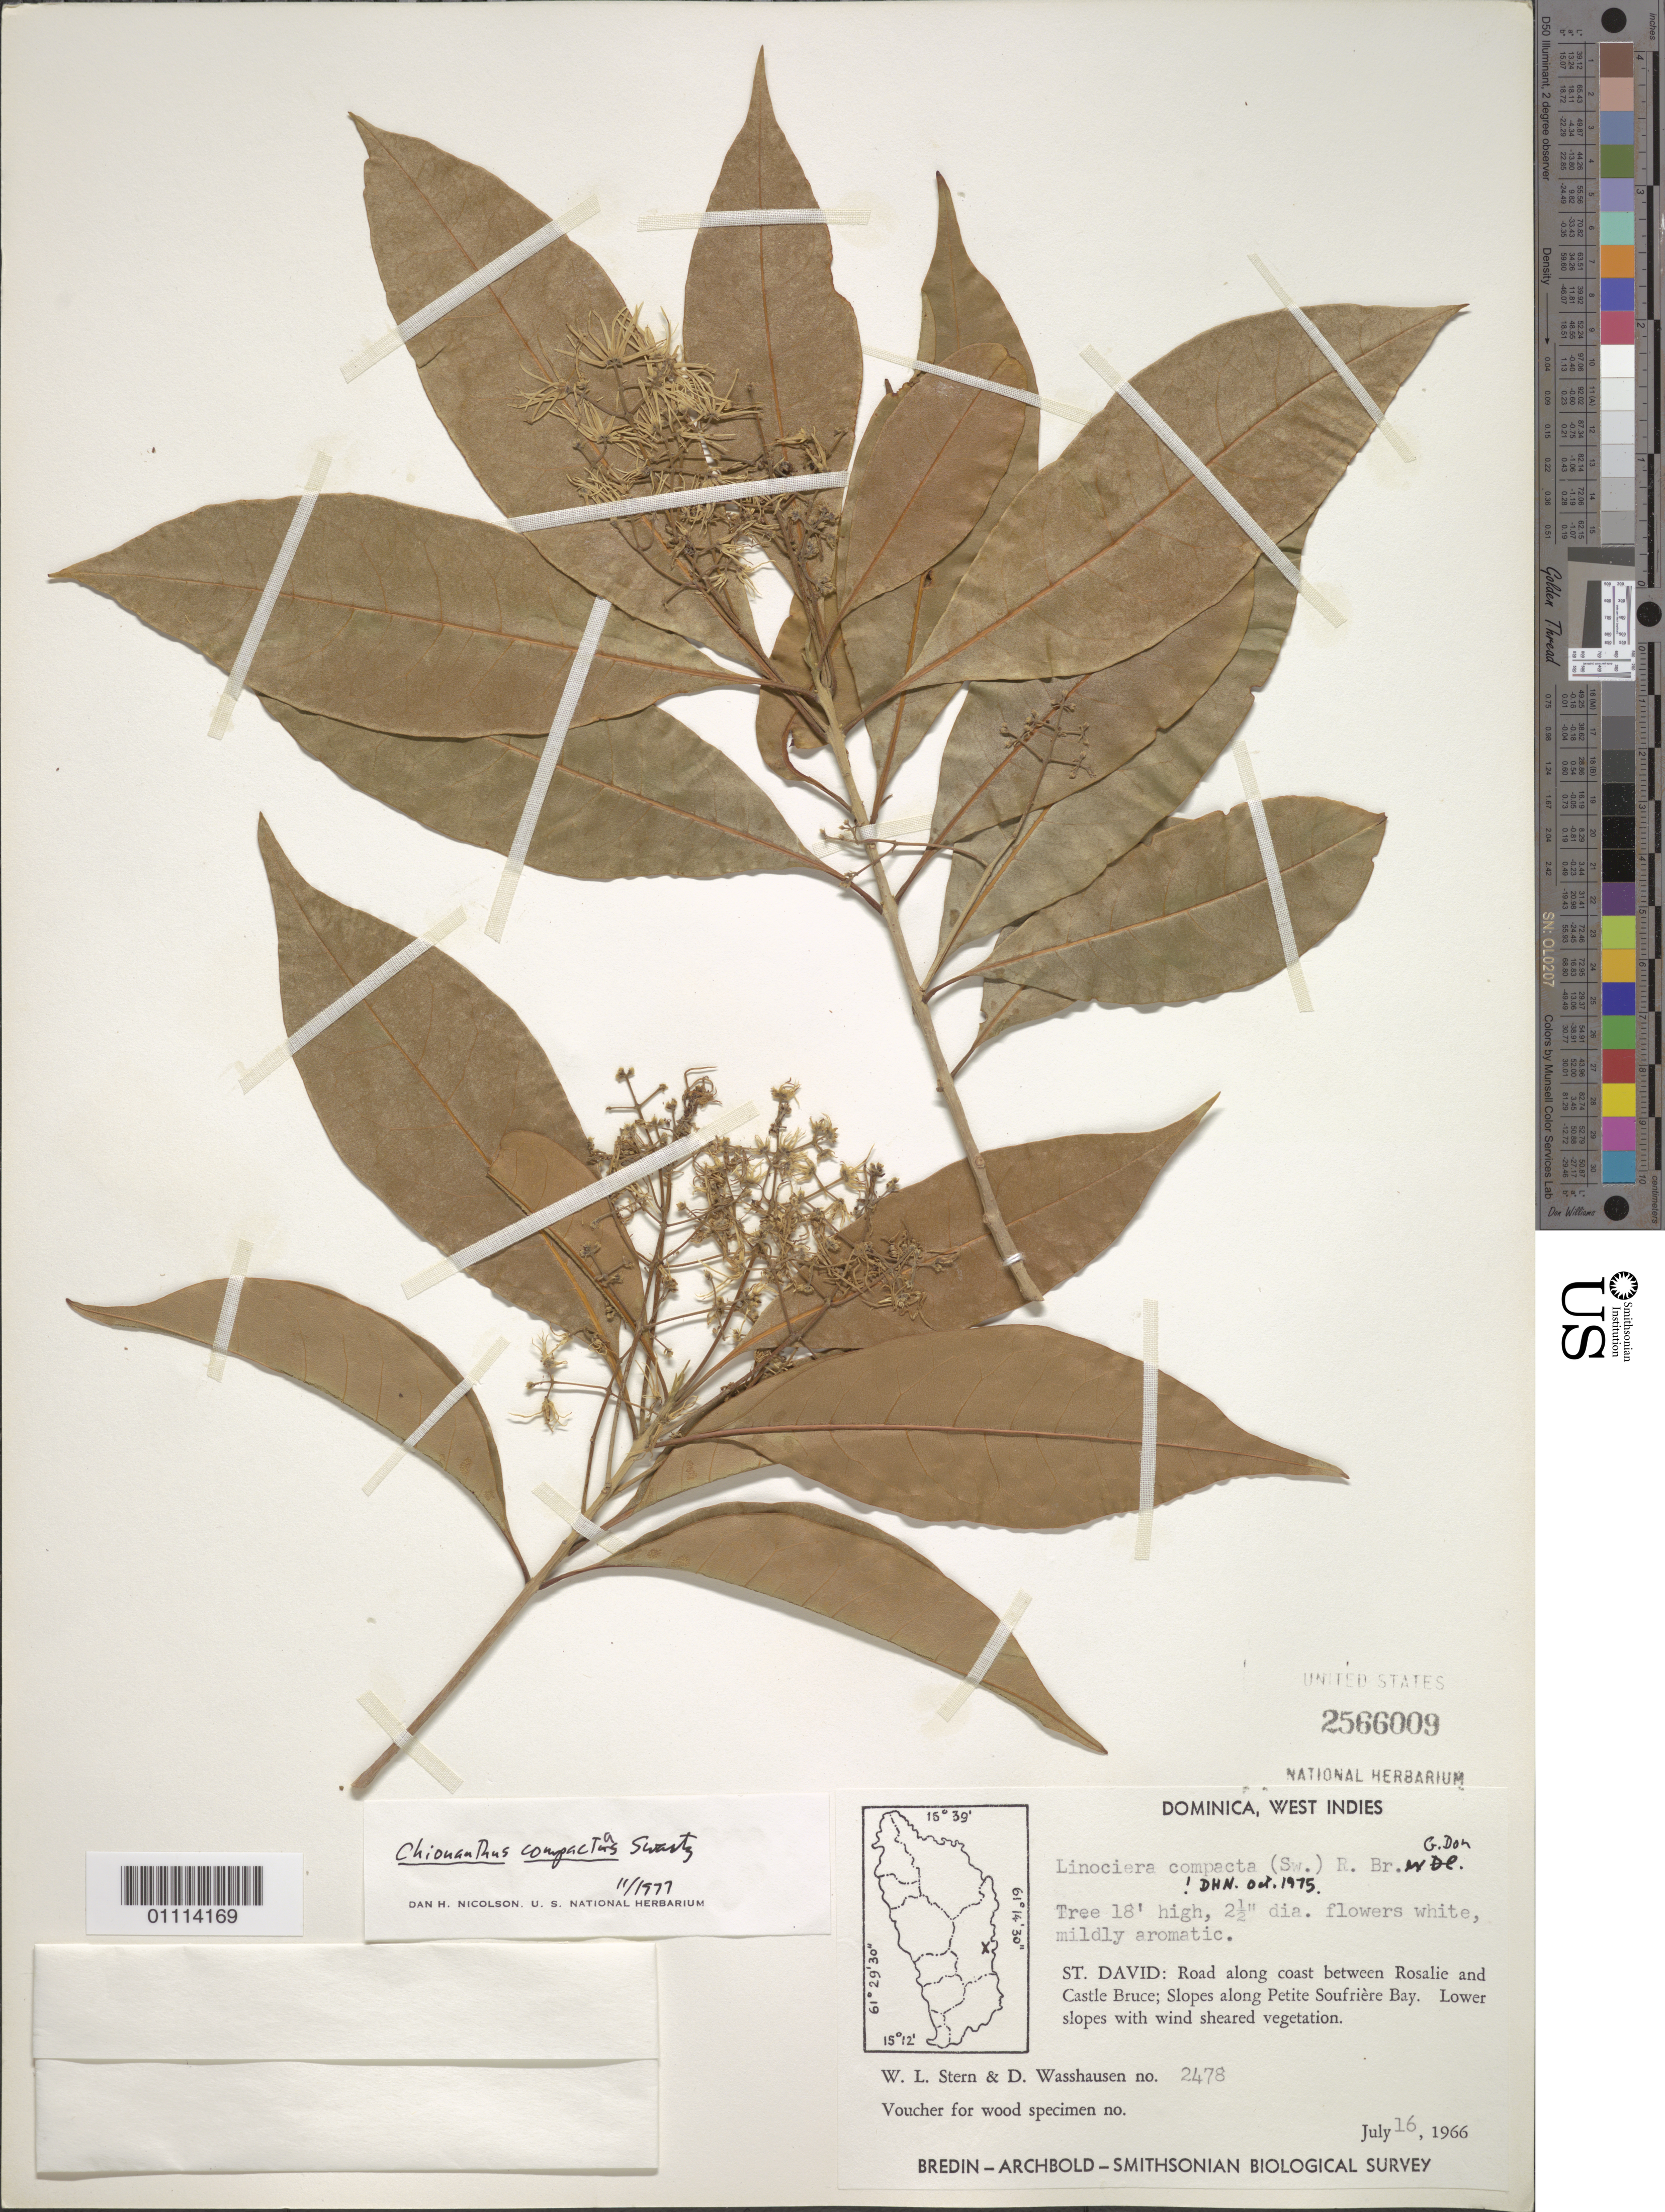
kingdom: Plantae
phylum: Tracheophyta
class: Magnoliopsida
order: Lamiales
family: Oleaceae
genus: Chionanthus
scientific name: Chionanthus compactus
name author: Sw.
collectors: W. L. Stern & D. C. Wasshausen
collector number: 2478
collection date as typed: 16 Jul 1966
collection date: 1966-07-16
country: Dominica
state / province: St. David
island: Dominica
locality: St. David: Road along coast between Rosalie and Castle Bruce; Slopes along Petite Soufriere Bay.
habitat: Lower slopes with wind sheared vegetation.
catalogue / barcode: US 2566009